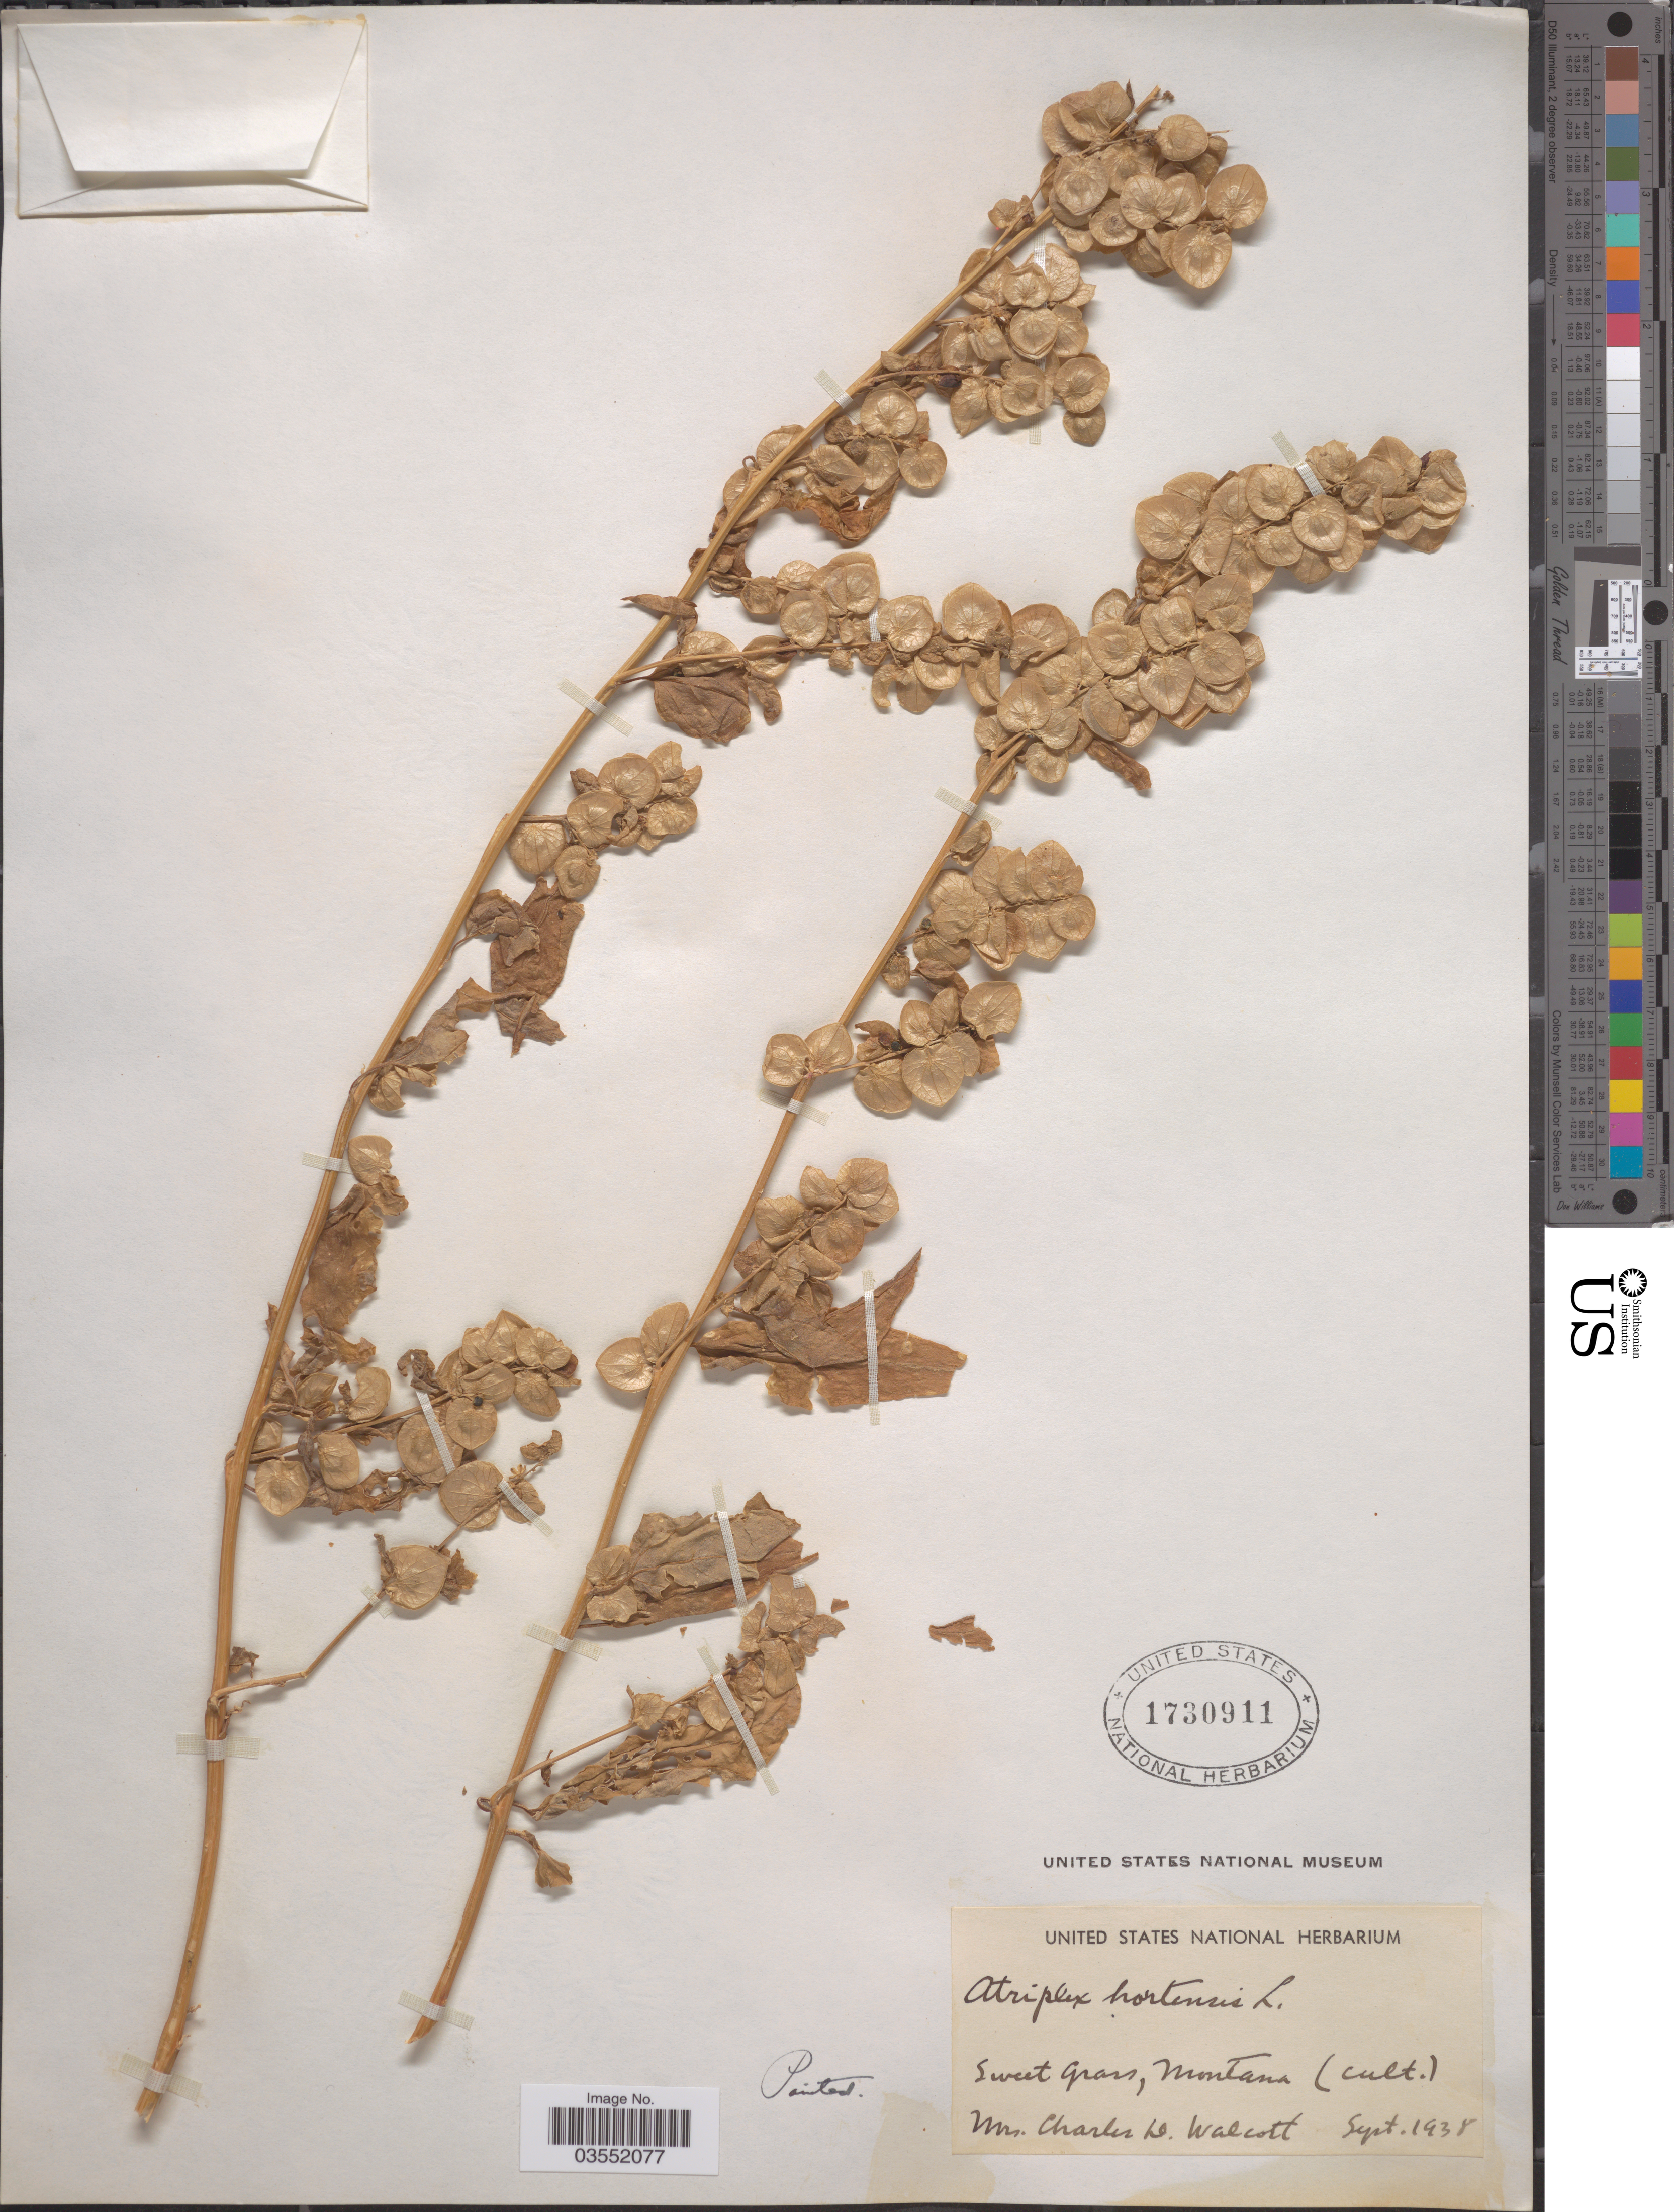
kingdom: Plantae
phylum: Tracheophyta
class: Magnoliopsida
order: Caryophyllales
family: Amaranthaceae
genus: Atriplex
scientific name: Atriplex hortensis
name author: L.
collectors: C. Walcott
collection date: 1938-09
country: United States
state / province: Montana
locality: Sweet Grass.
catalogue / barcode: US 1730911